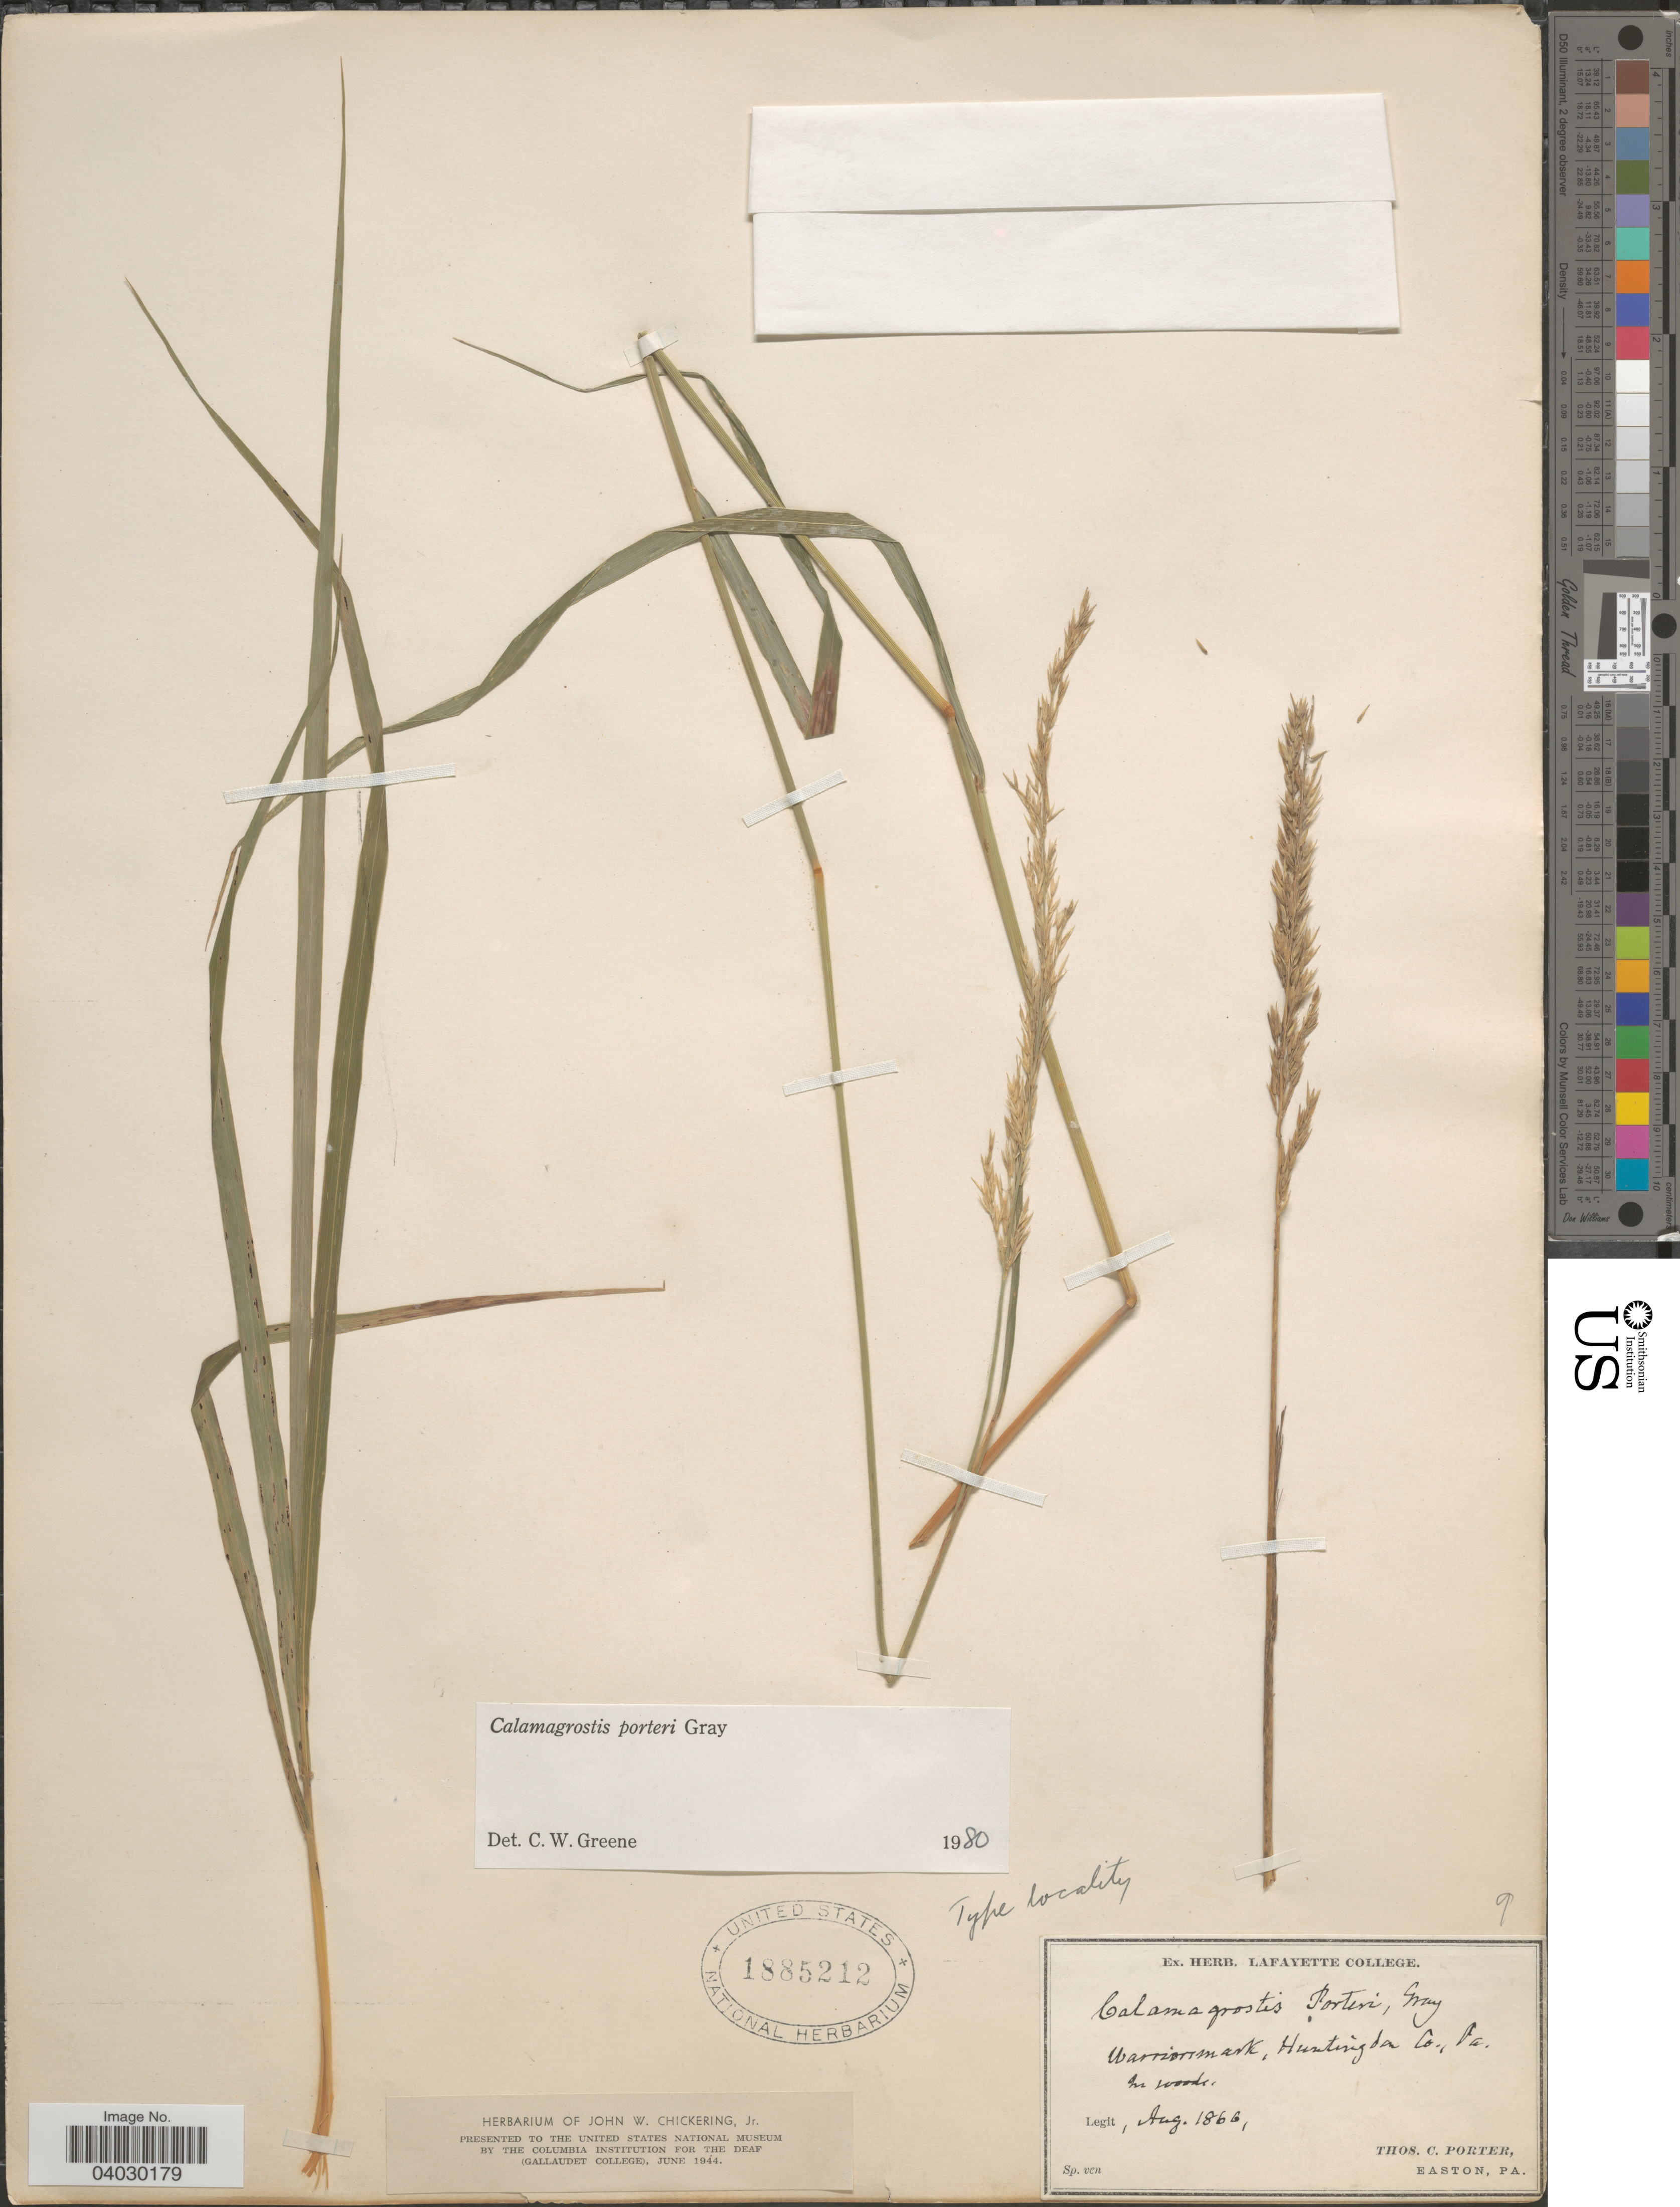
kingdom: Plantae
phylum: Tracheophyta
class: Liliopsida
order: Poales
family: Poaceae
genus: Calamagrostis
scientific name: Calamagrostis porteri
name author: A. Gray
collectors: T. Porter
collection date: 1866-08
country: United States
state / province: Pennsylvania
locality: Warriormark, Huntington Co.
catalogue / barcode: US 1885212